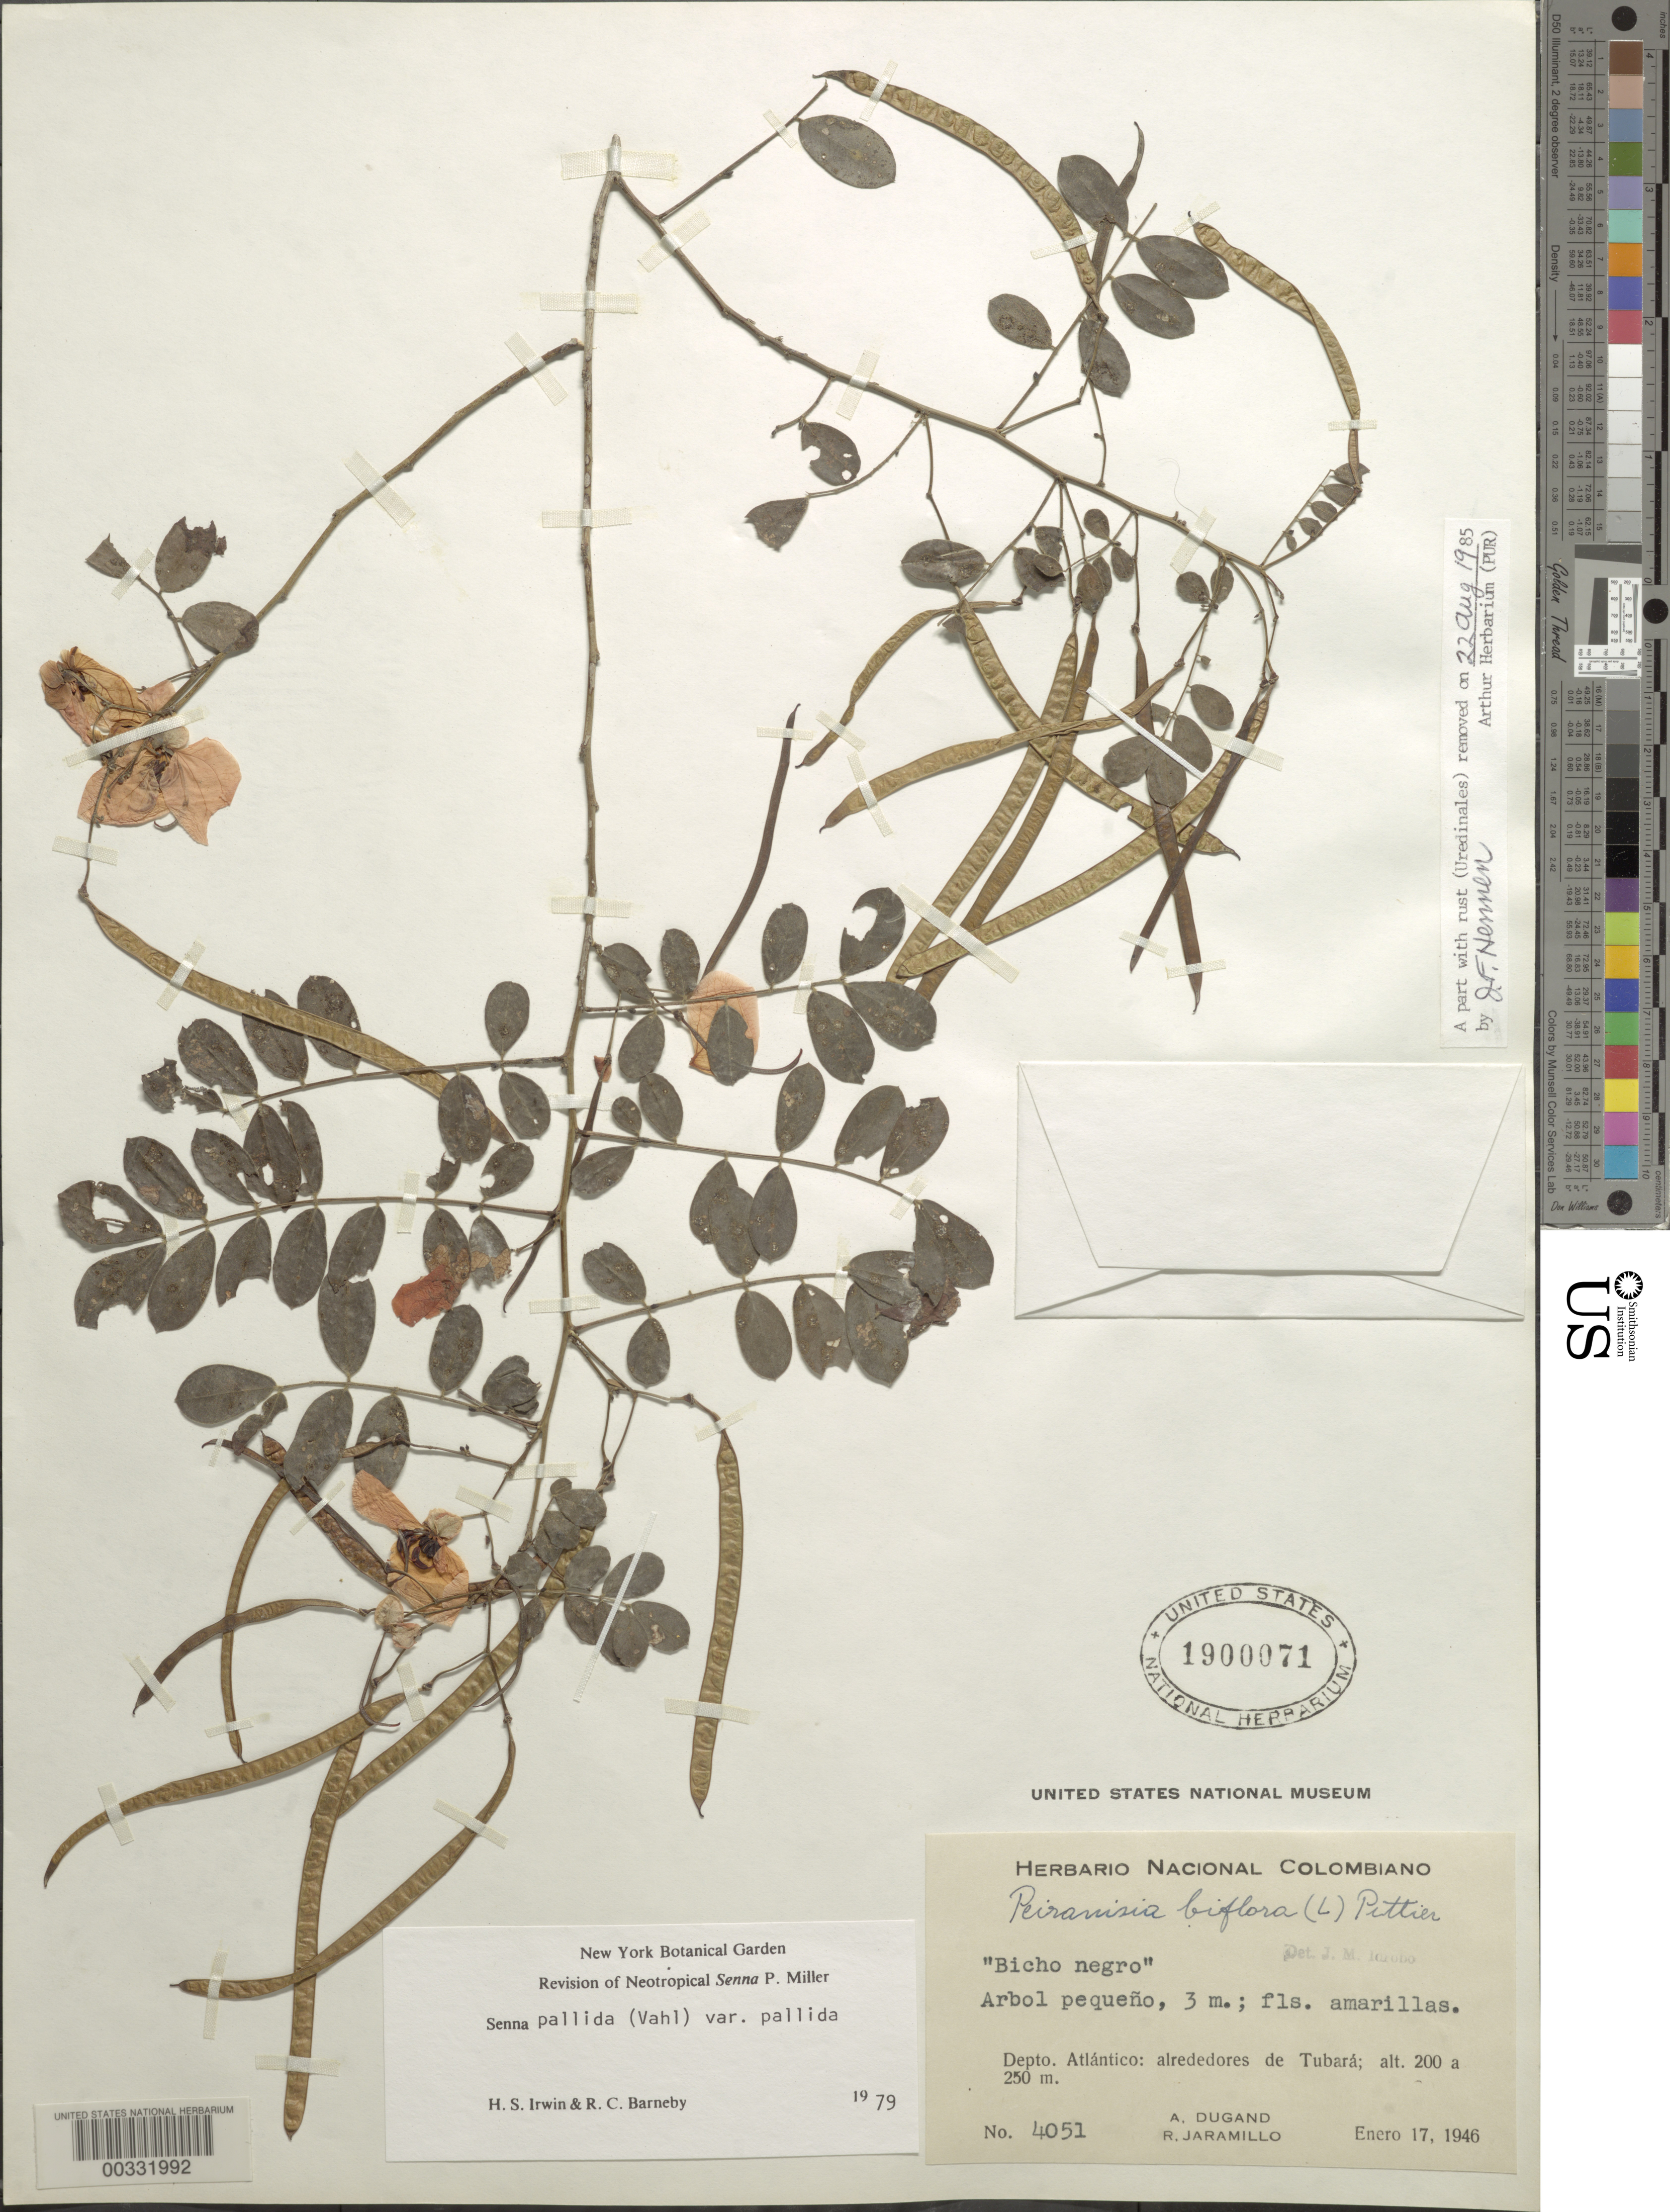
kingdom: Plantae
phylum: Tracheophyta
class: Magnoliopsida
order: Fabales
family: Fabaceae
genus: Senna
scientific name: Senna pallida var. pallida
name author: (Vahl) H.S. Irwin & Barneby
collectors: A. Dugand G. & R. Jaramillo M.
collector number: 4051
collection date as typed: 17 Jan 1946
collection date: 1946-01-17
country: Colombia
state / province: Atlántico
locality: Vicinity of Tubara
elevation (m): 200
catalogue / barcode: US 1900071